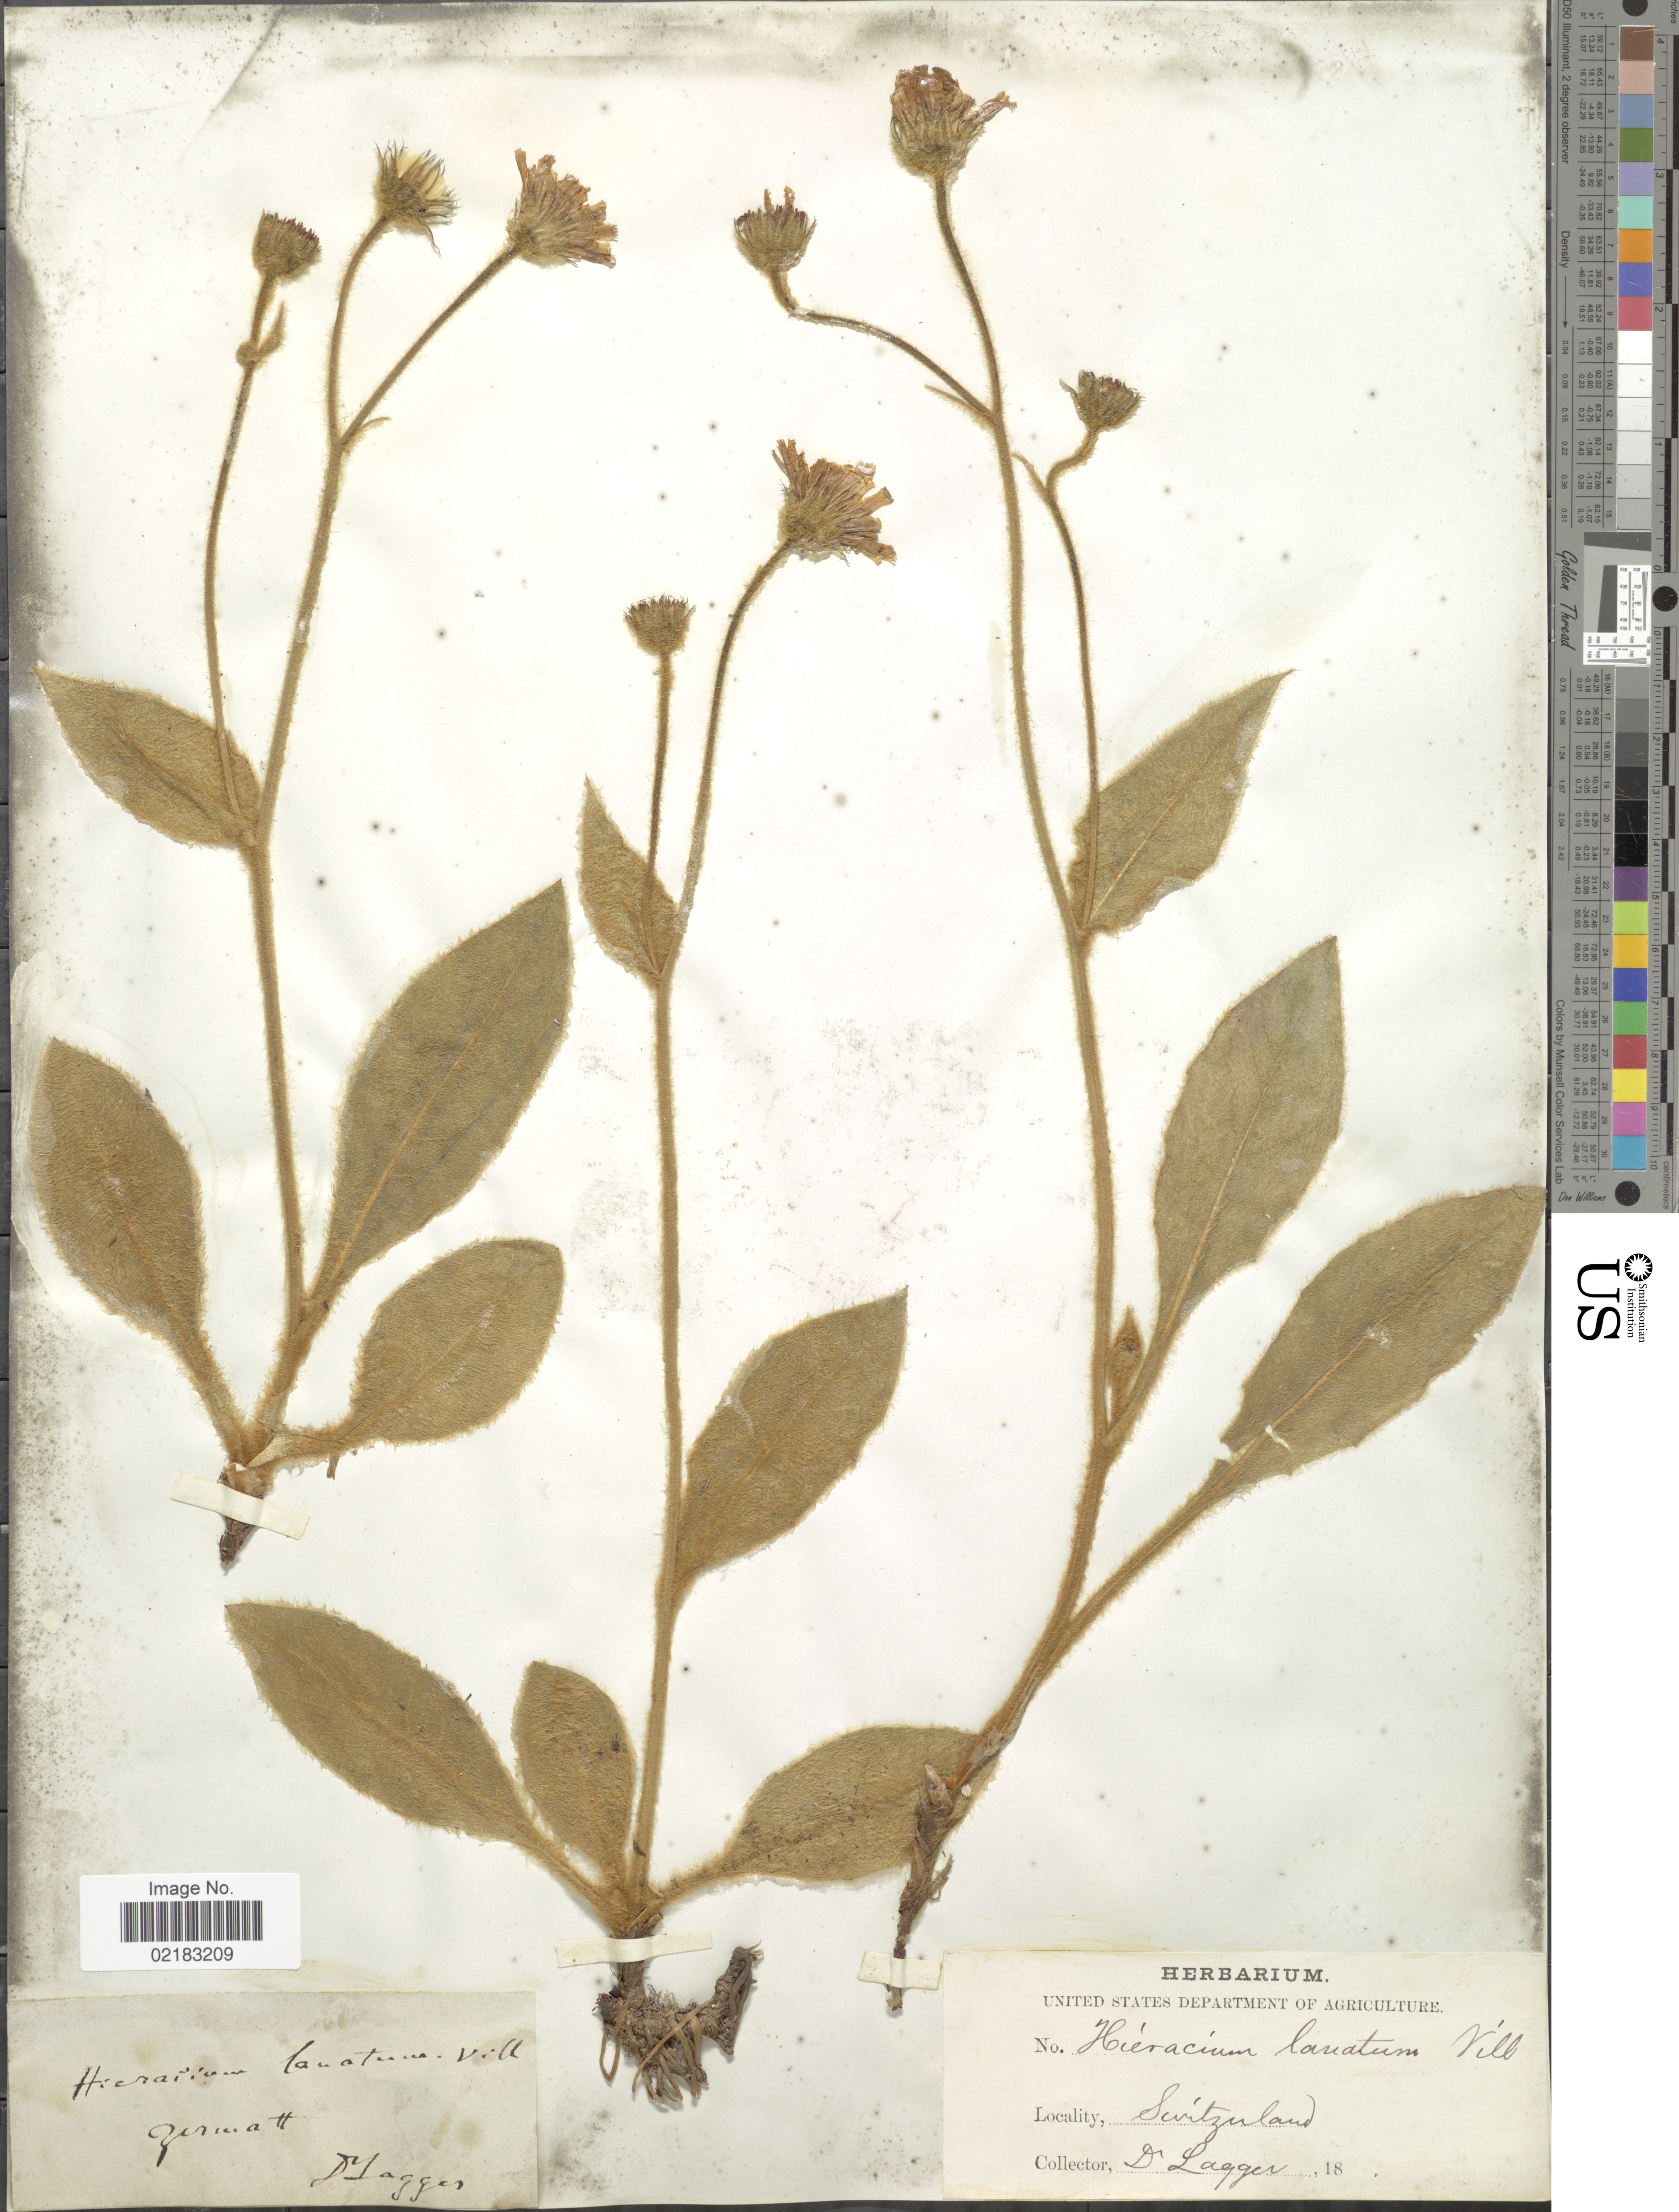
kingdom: Plantae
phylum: Tracheophyta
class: Magnoliopsida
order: Asterales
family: Asteraceae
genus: Hieracium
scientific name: Hieracium tomentosum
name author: L.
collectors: F. J. Lagger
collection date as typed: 18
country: Switzerland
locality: Zermatt